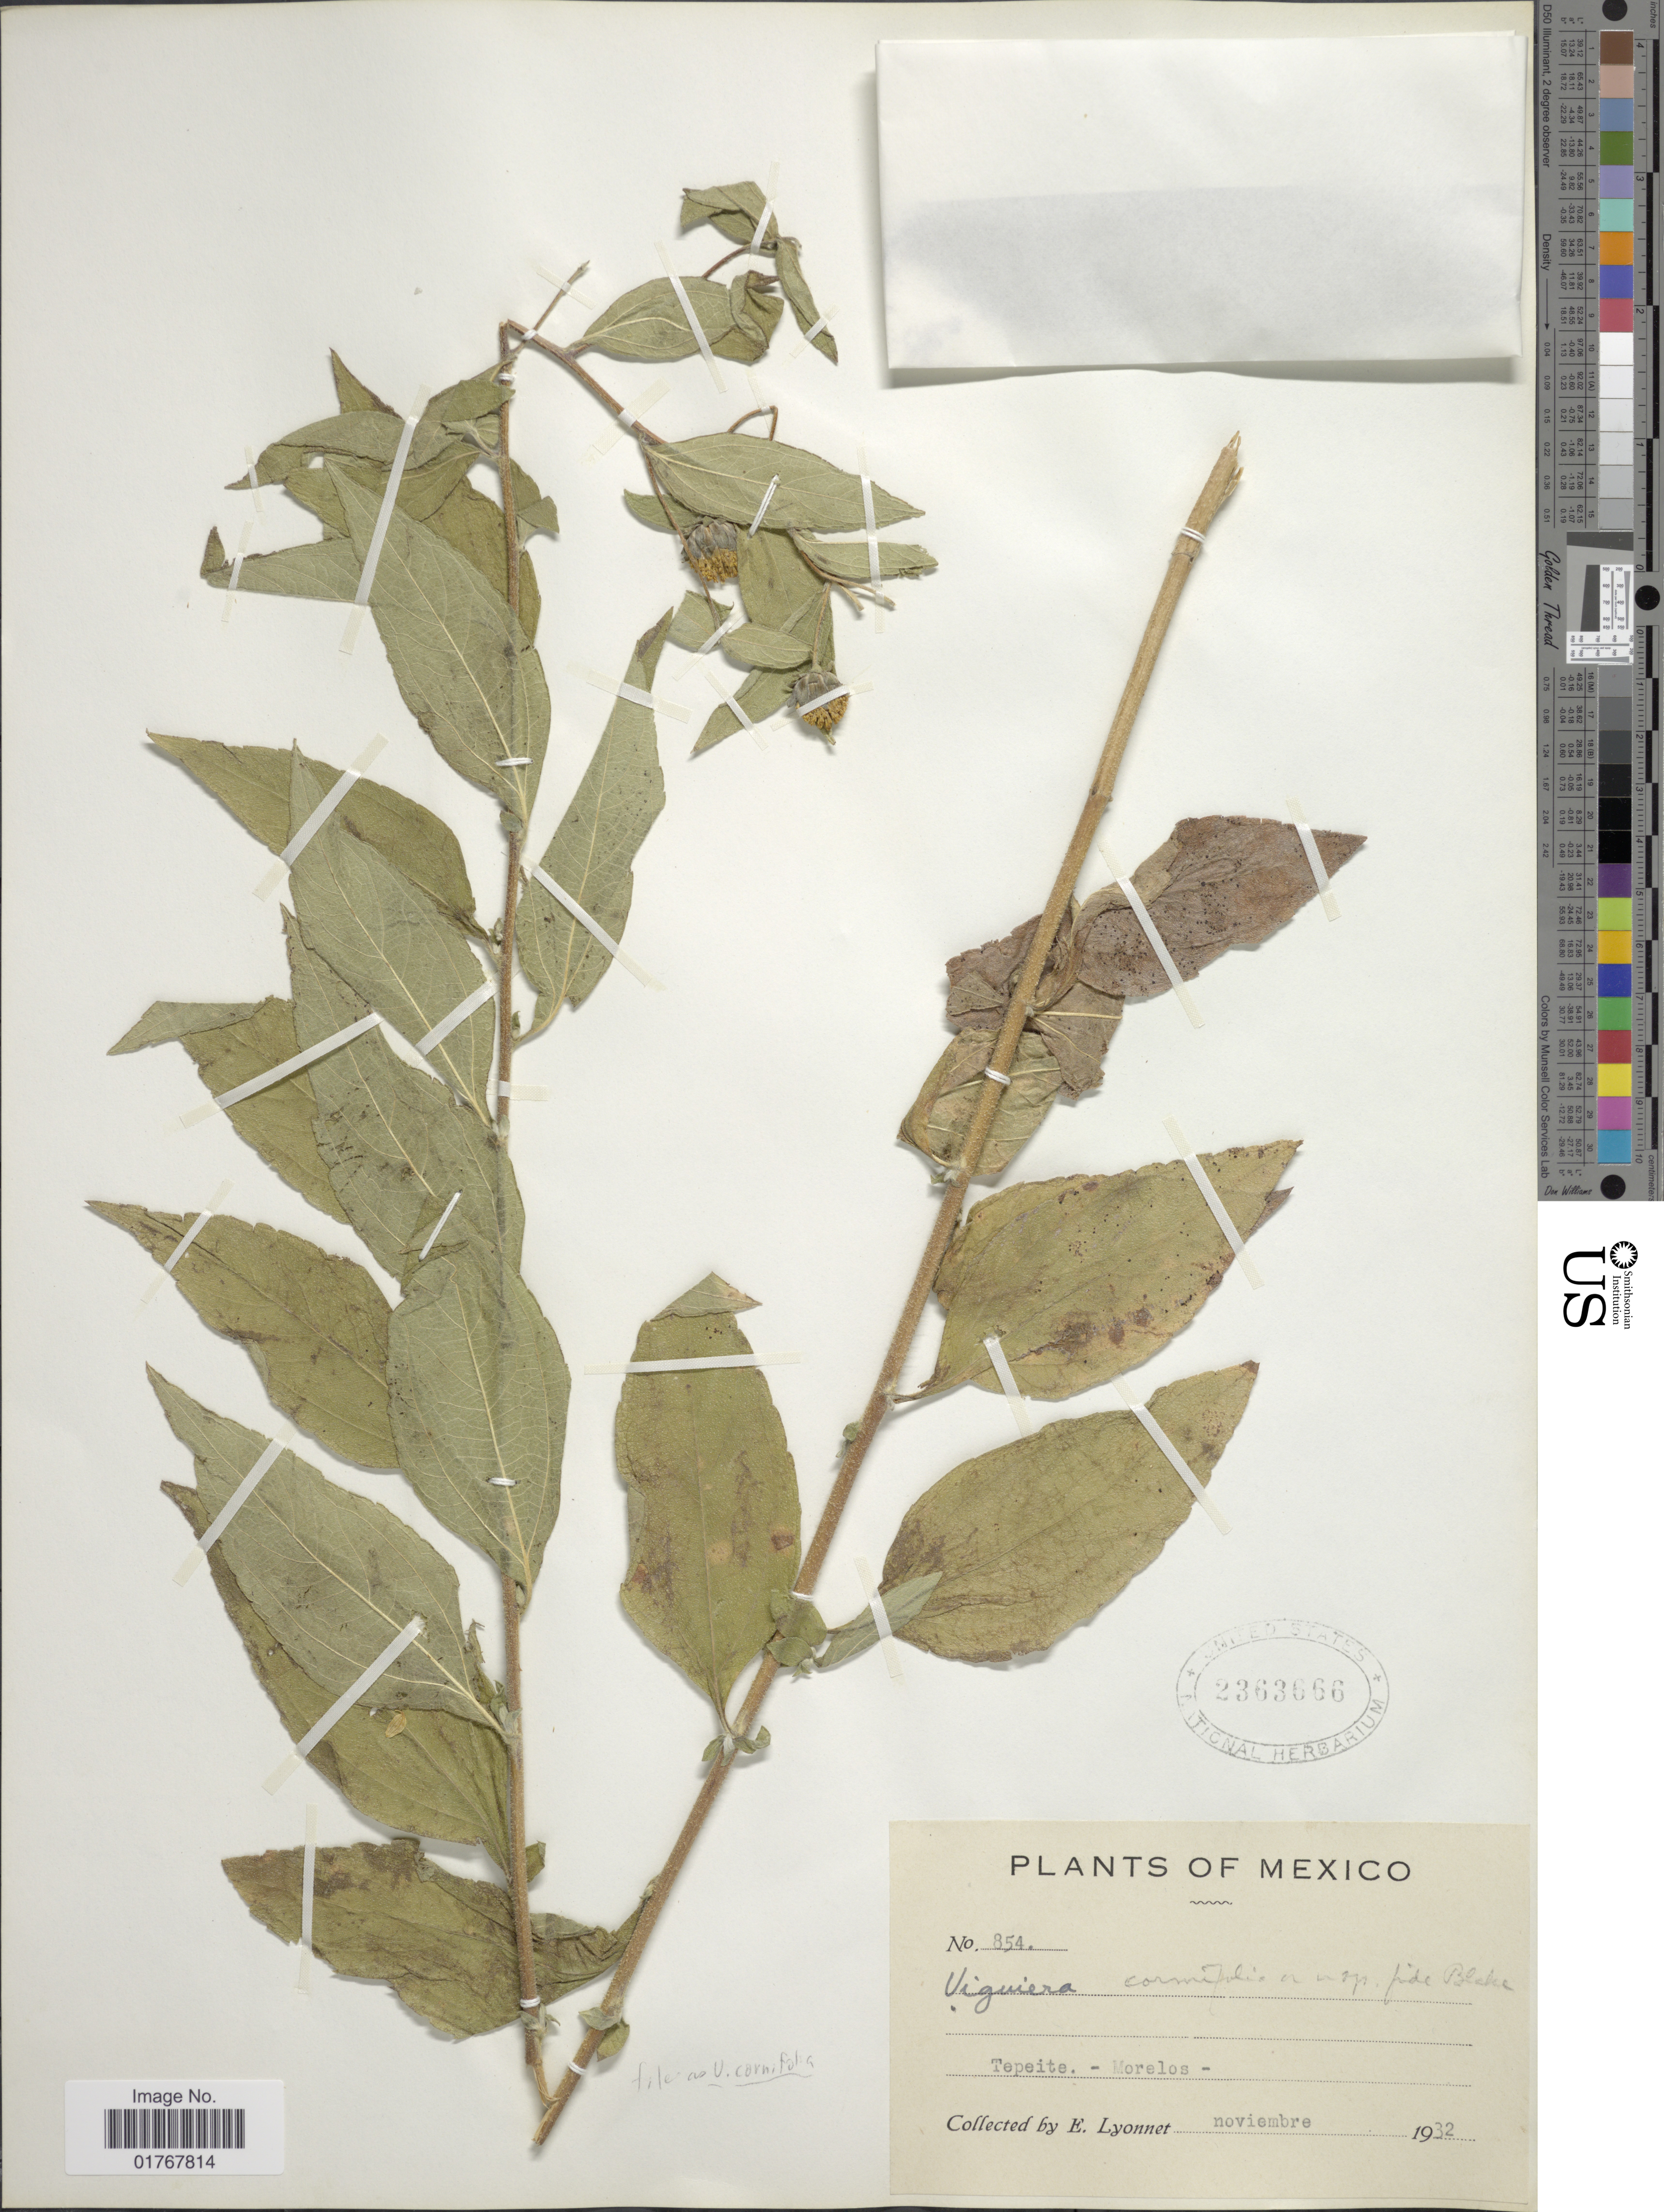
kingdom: Plantae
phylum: Tracheophyta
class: Magnoliopsida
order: Asterales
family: Asteraceae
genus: Viguiera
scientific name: Viguiera cornifolia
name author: Kunth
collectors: E. Lyonnet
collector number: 854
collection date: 1932-11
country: Mexico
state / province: Morelos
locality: Tepeite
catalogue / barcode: US 236366